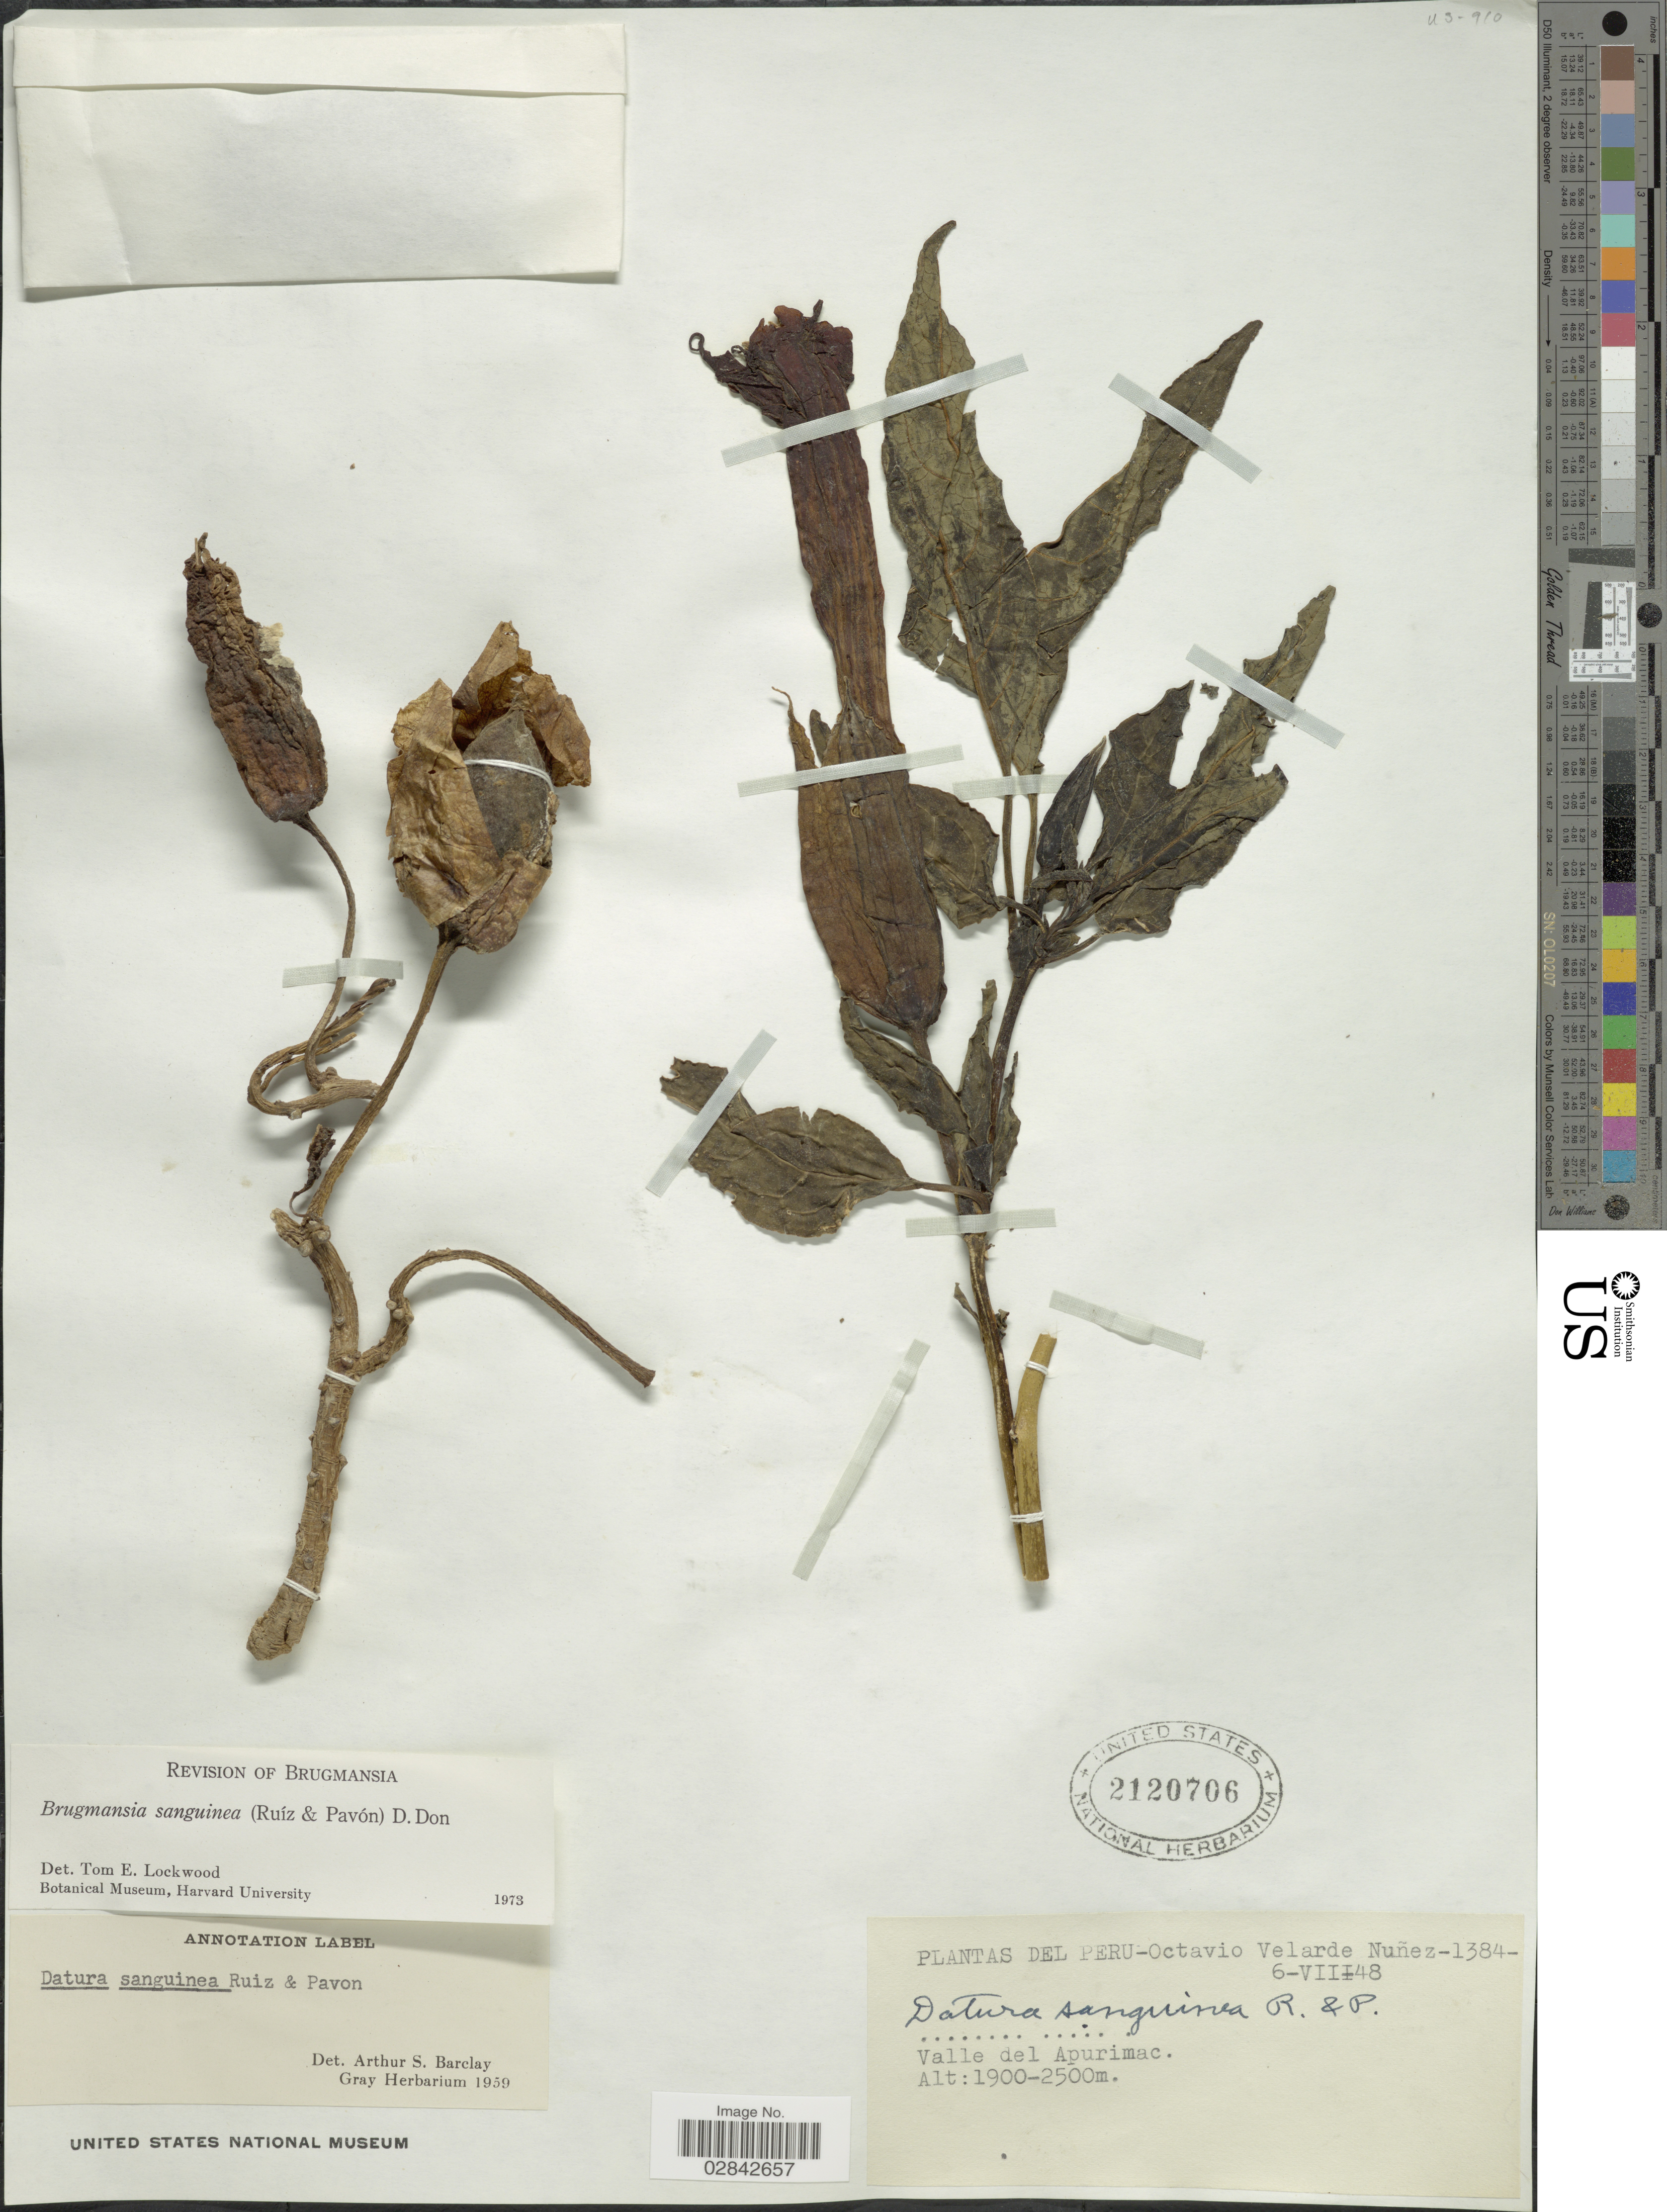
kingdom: Plantae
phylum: Tracheophyta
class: Magnoliopsida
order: Solanales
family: Solanaceae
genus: Brugmansia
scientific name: Brugmansia sanguinea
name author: (Ruiz & Pav.) D. Don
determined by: Lockwood, T. E.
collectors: O. Velarde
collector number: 1384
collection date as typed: Transcribed d/m/y: 6/7/48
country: Peru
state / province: Apurímac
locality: Valle del Apurimac.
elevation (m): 1900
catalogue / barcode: US 2120706